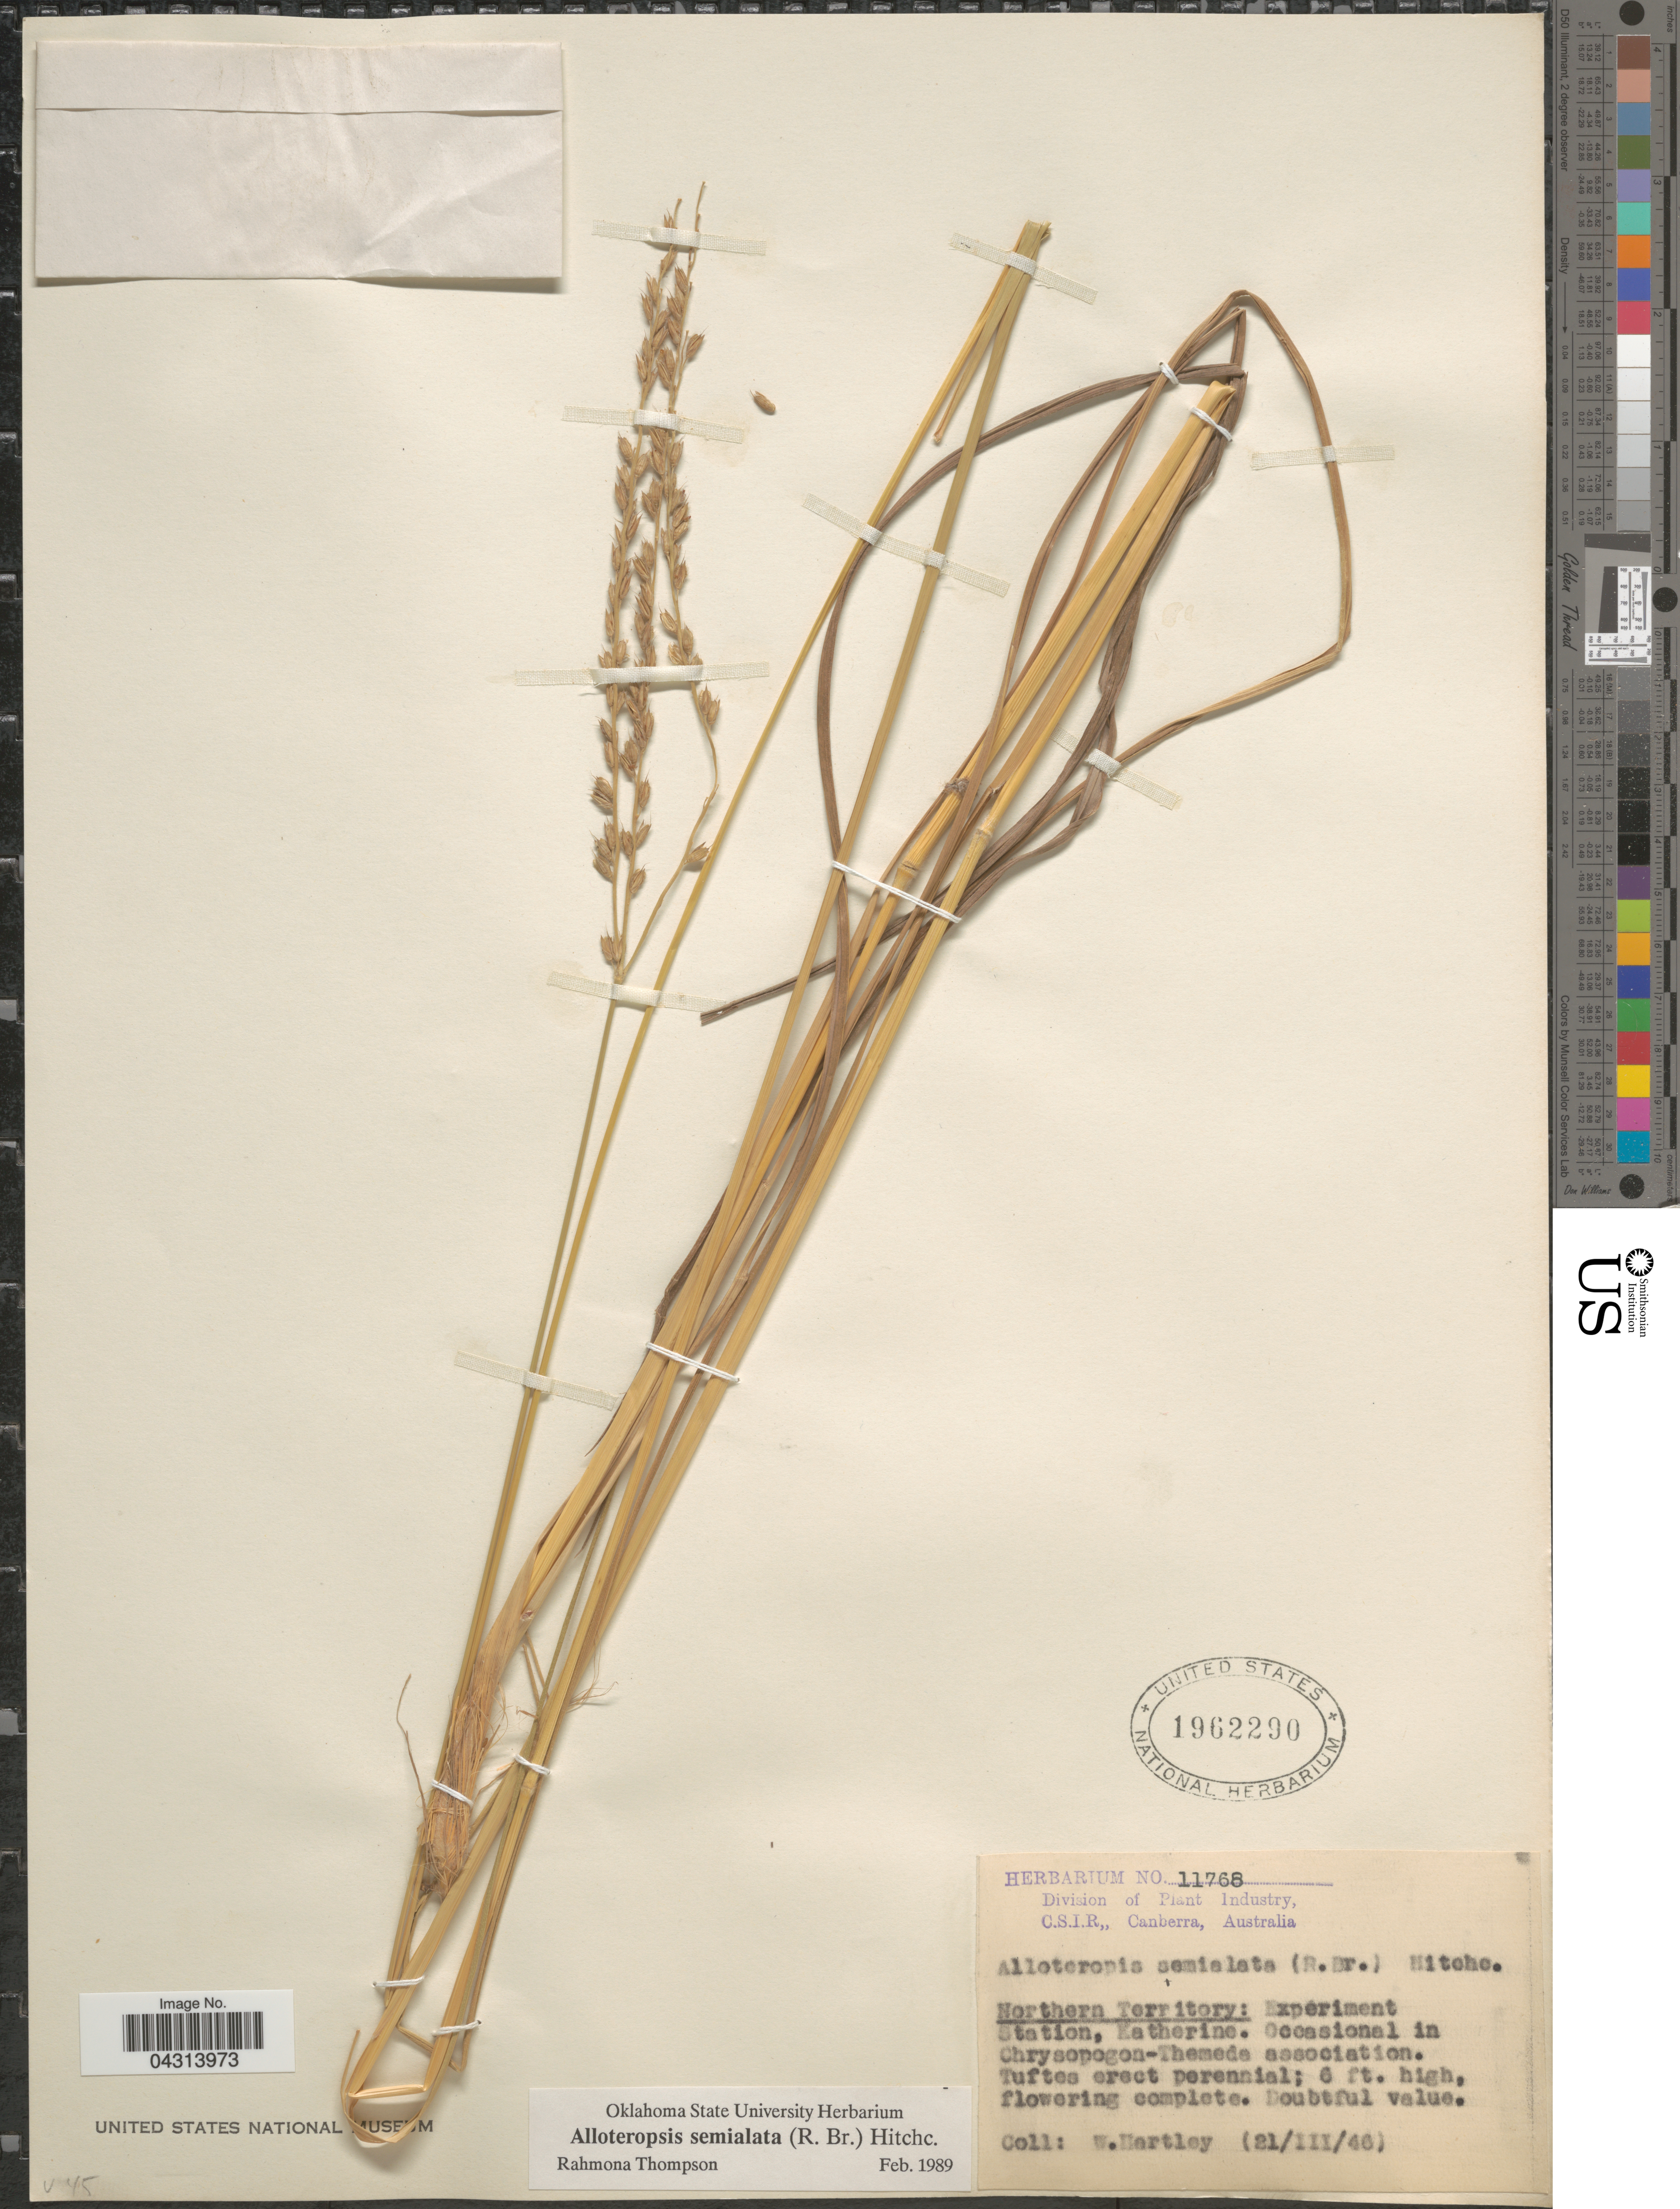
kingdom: Plantae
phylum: Tracheophyta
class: Liliopsida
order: Poales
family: Poaceae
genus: Alloteropsis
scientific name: Alloteropsis semialata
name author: (R. Br.) Hitchc.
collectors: W. Hartley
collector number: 11768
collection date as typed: Transcribed d/m/y: 21/3/46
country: Australia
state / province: Northern Territory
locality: Experiment Station, Katherine.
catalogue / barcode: US 1962290